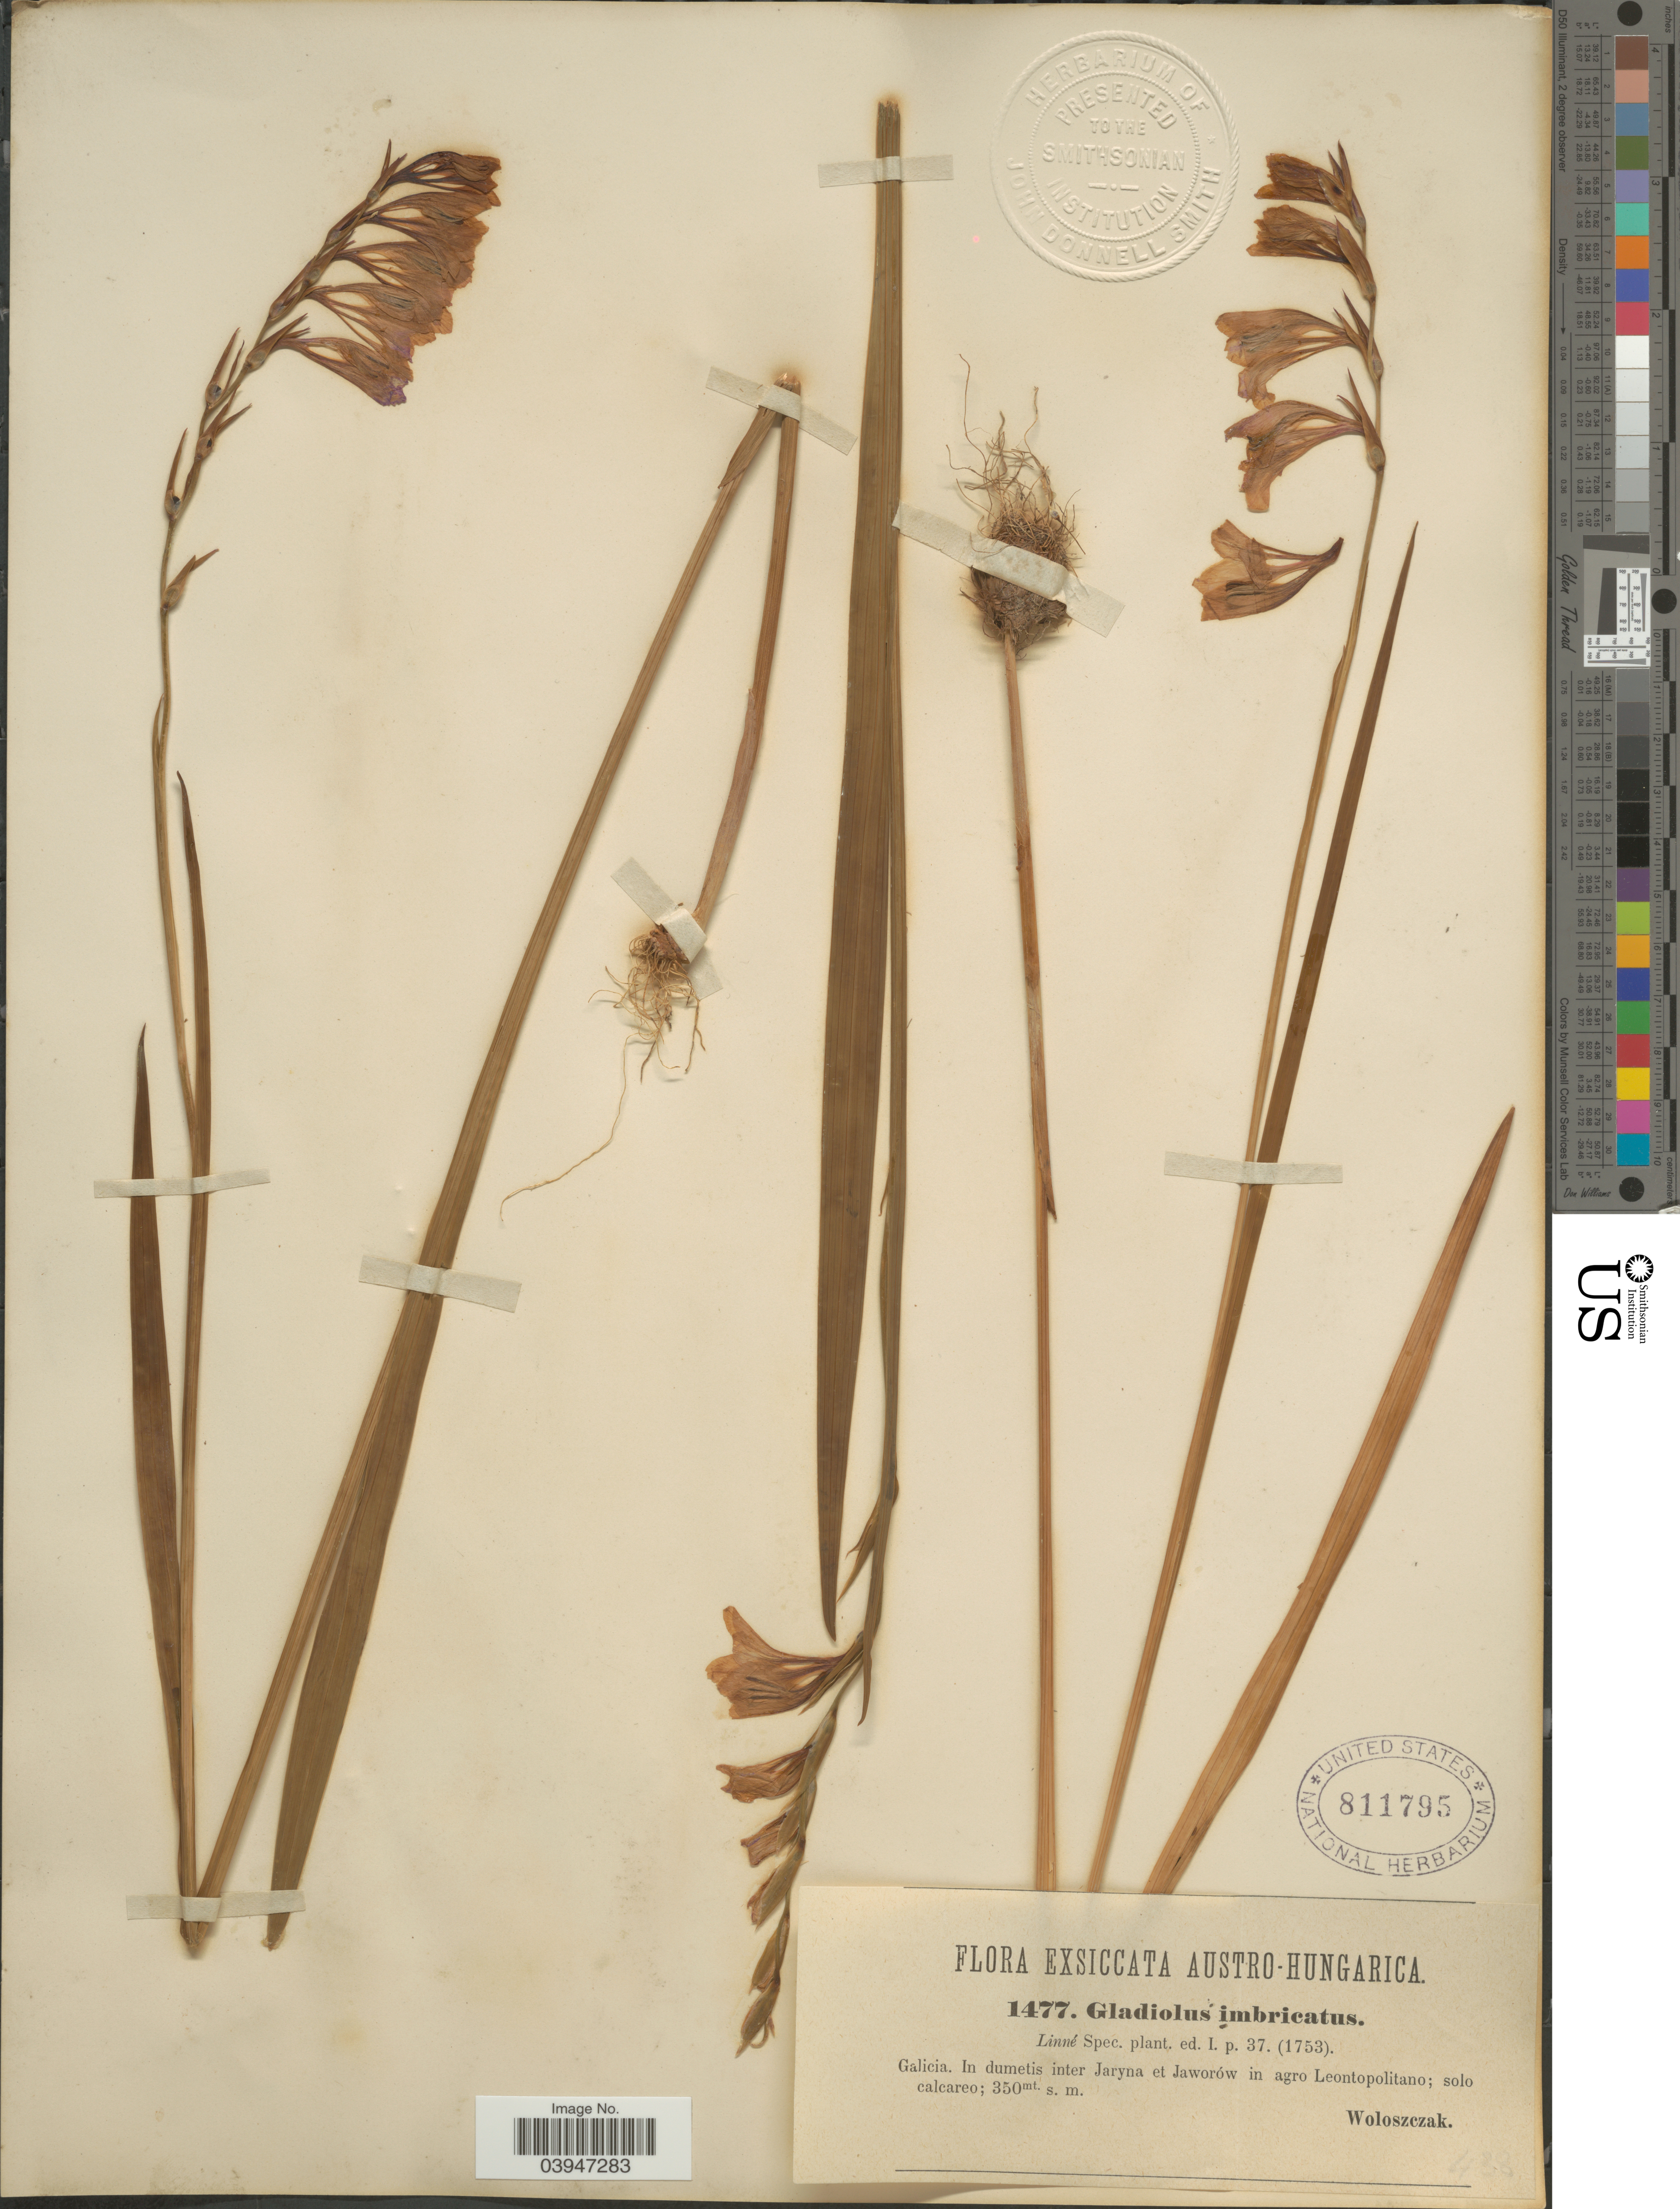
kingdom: Plantae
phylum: Tracheophyta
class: Liliopsida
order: Asparagales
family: Iridaceae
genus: Gladiolus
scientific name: Gladiolus imbricatus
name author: L.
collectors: Woloszczak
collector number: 1477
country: Spain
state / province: Galicia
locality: Austro-Hungarica. Galicia. In dumetis inter Jaryna et Jaworów in agro Leontopolitano.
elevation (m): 350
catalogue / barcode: US 811795